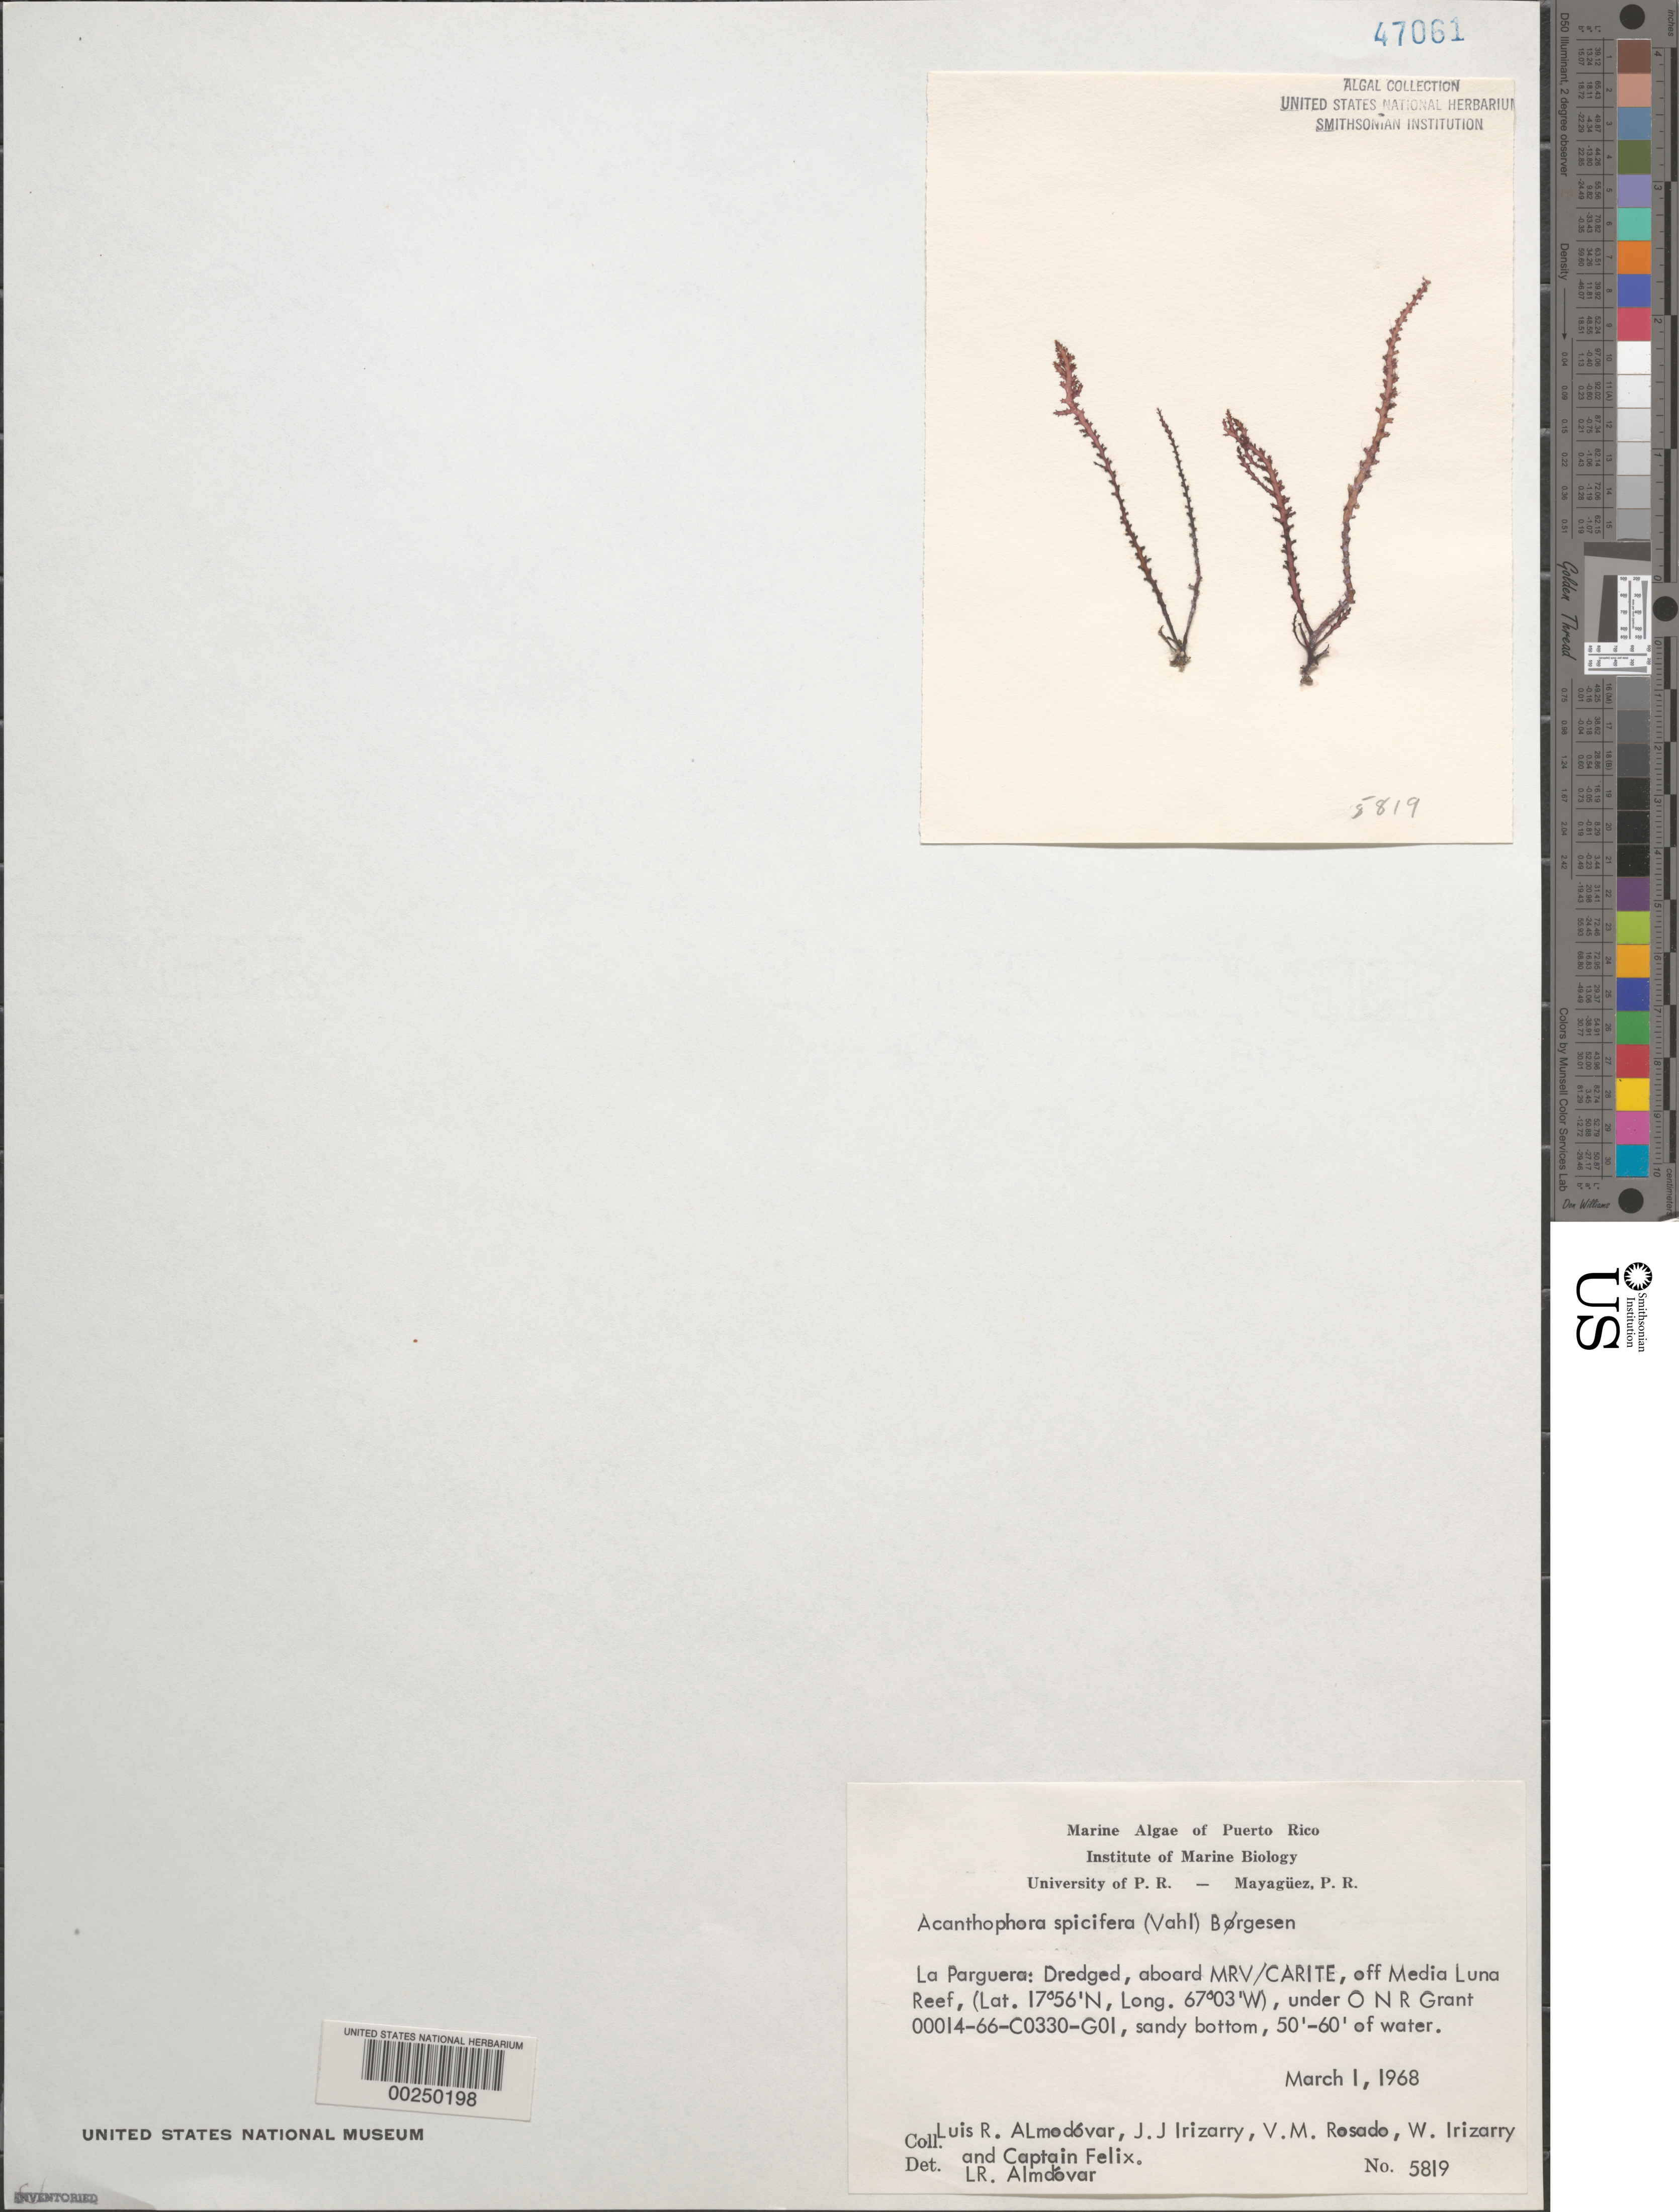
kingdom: Plantae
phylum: Rhodophyta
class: Florideophyceae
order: Ceramiales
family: Rhodomelaceae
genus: Acanthophora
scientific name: Acanthophora spicifera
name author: (Vahl) Børgesen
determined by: Almodovar, L. R.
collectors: L. Almodovar, J. Irizarry, V. Rosado, W. Irizarry & C. Felix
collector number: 5819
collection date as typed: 01 Mar 1968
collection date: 1968-03-01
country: Puerto Rico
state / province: Lajas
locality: La Parguera, off Media Luna Reef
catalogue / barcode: US 47061